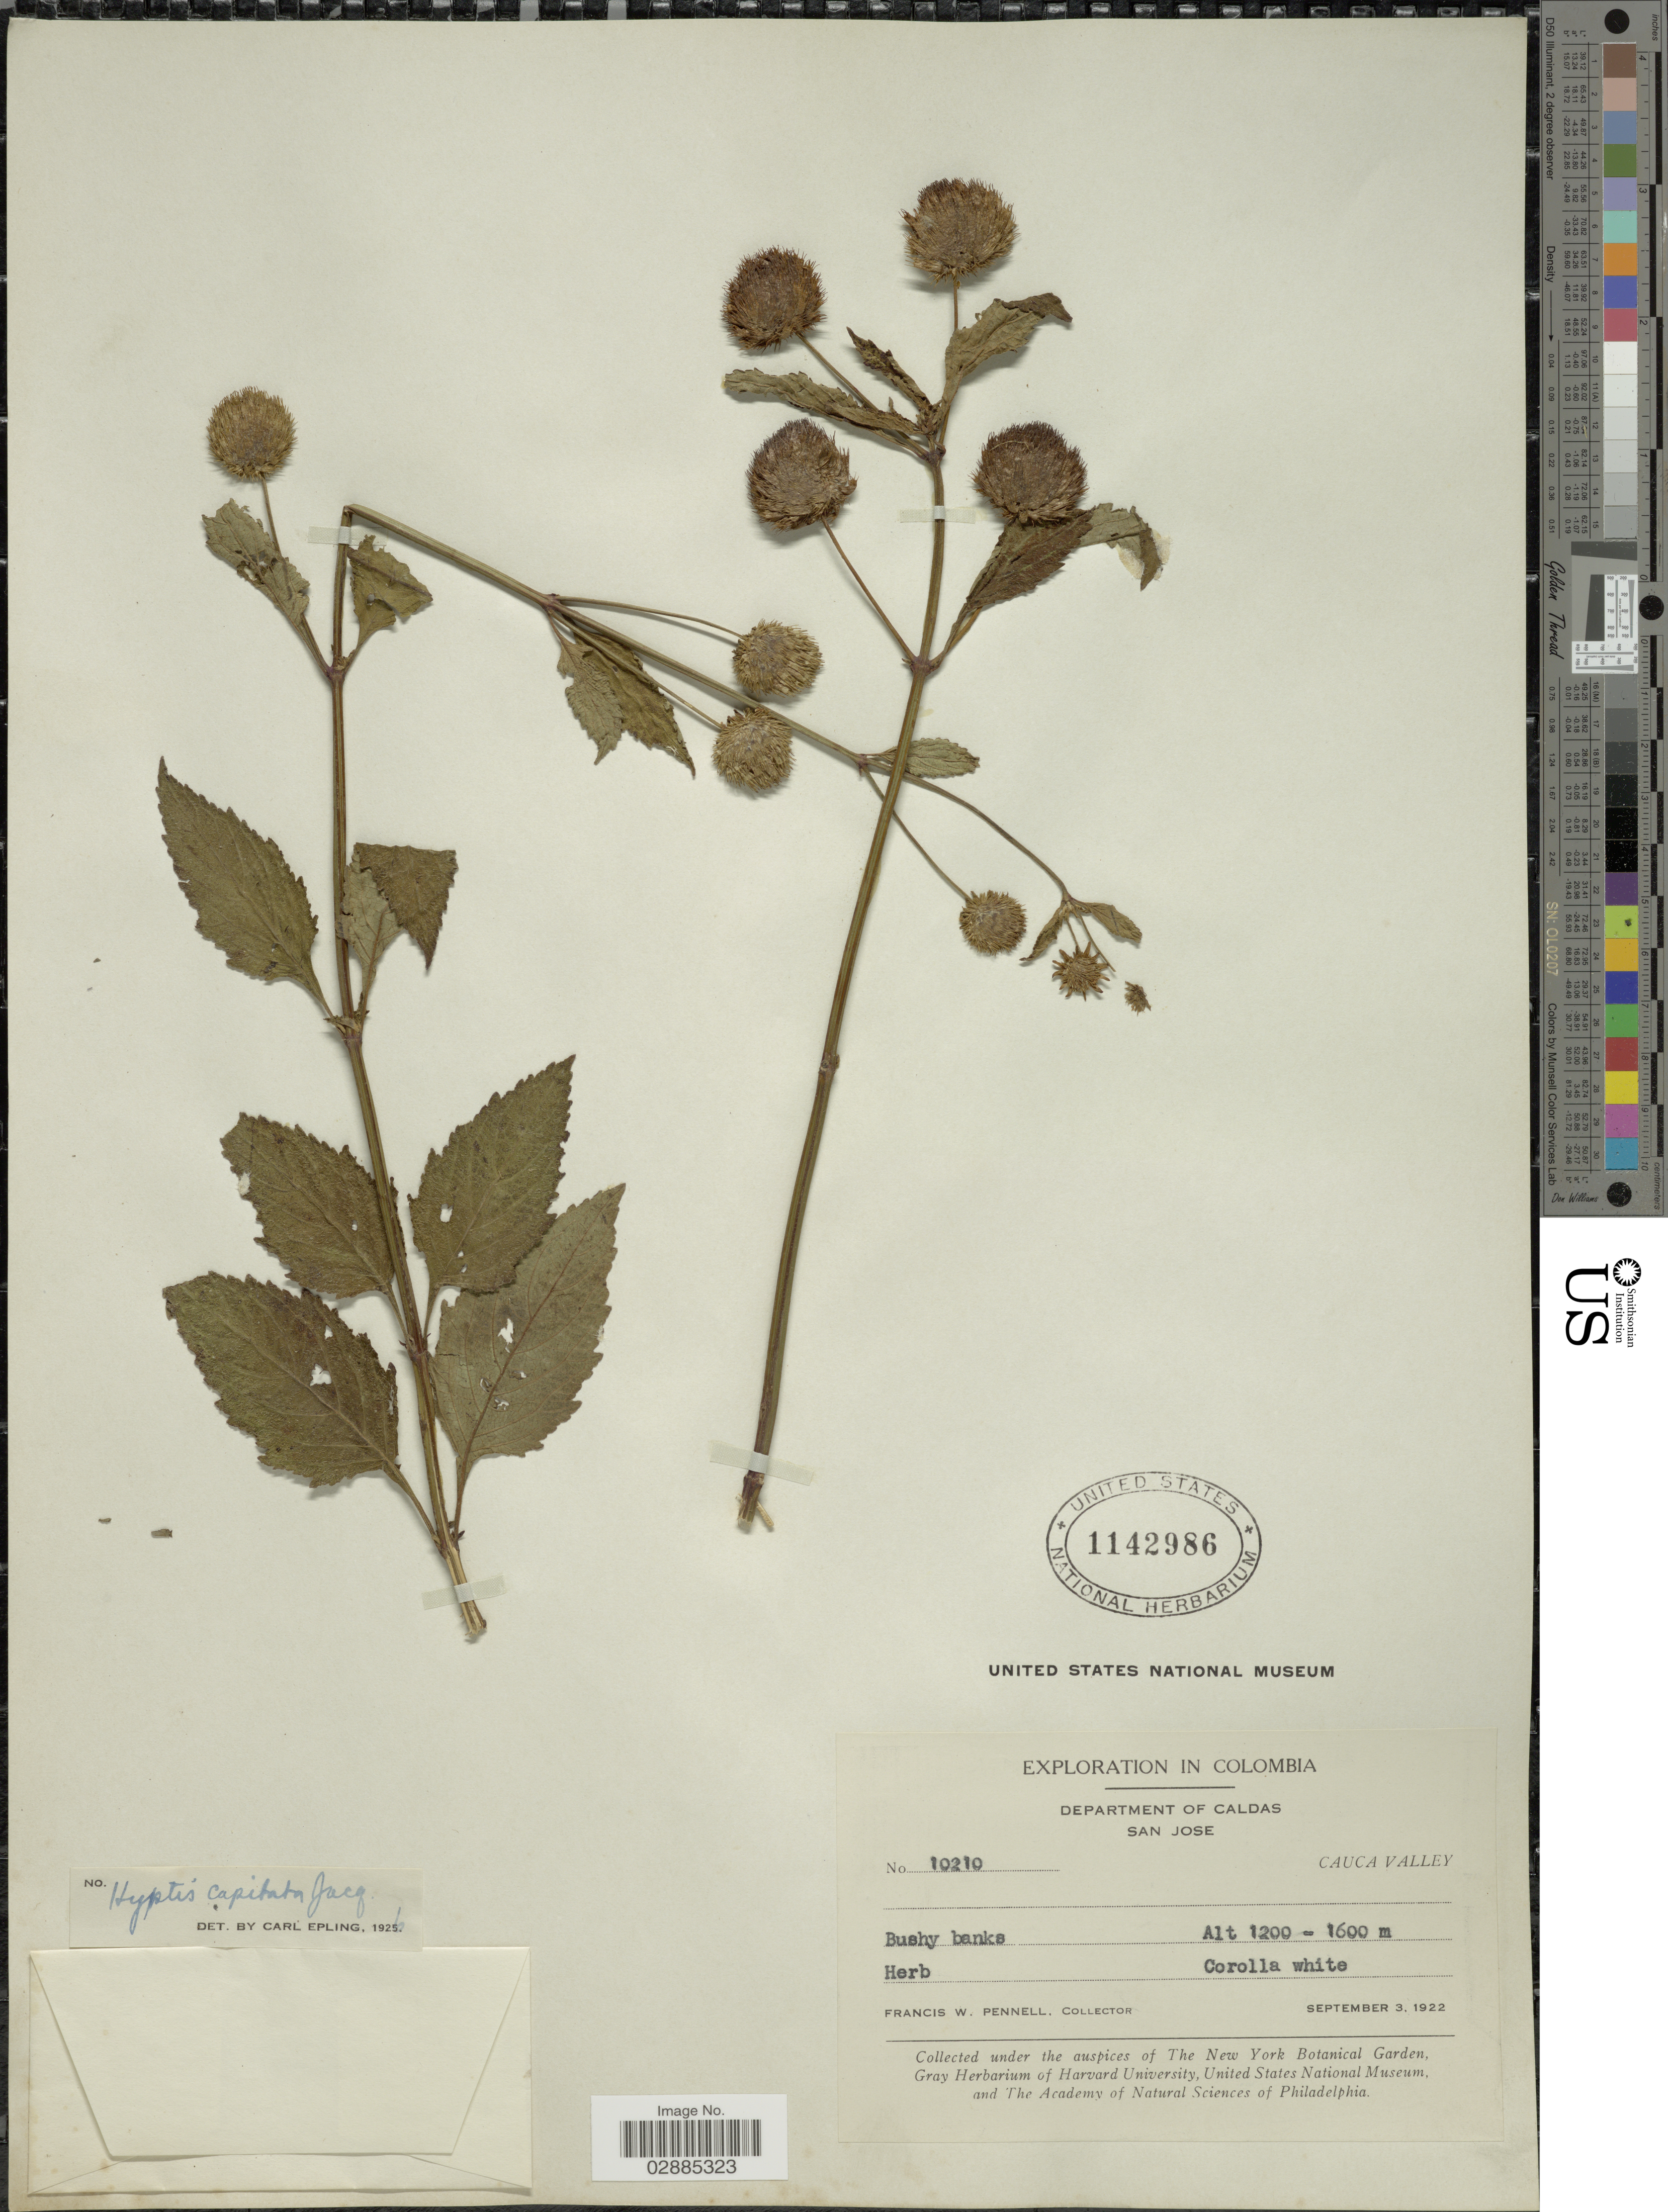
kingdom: Plantae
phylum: Tracheophyta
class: Magnoliopsida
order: Lamiales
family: Lamiaceae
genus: Hyptis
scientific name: Hyptis capitata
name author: Jacq.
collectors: F. W. Pennell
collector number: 10210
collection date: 1922-09-03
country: Colombia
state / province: Caldas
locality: Department of Caldas. San Jose. Cauca Valley.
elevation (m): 1200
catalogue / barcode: US 1142986